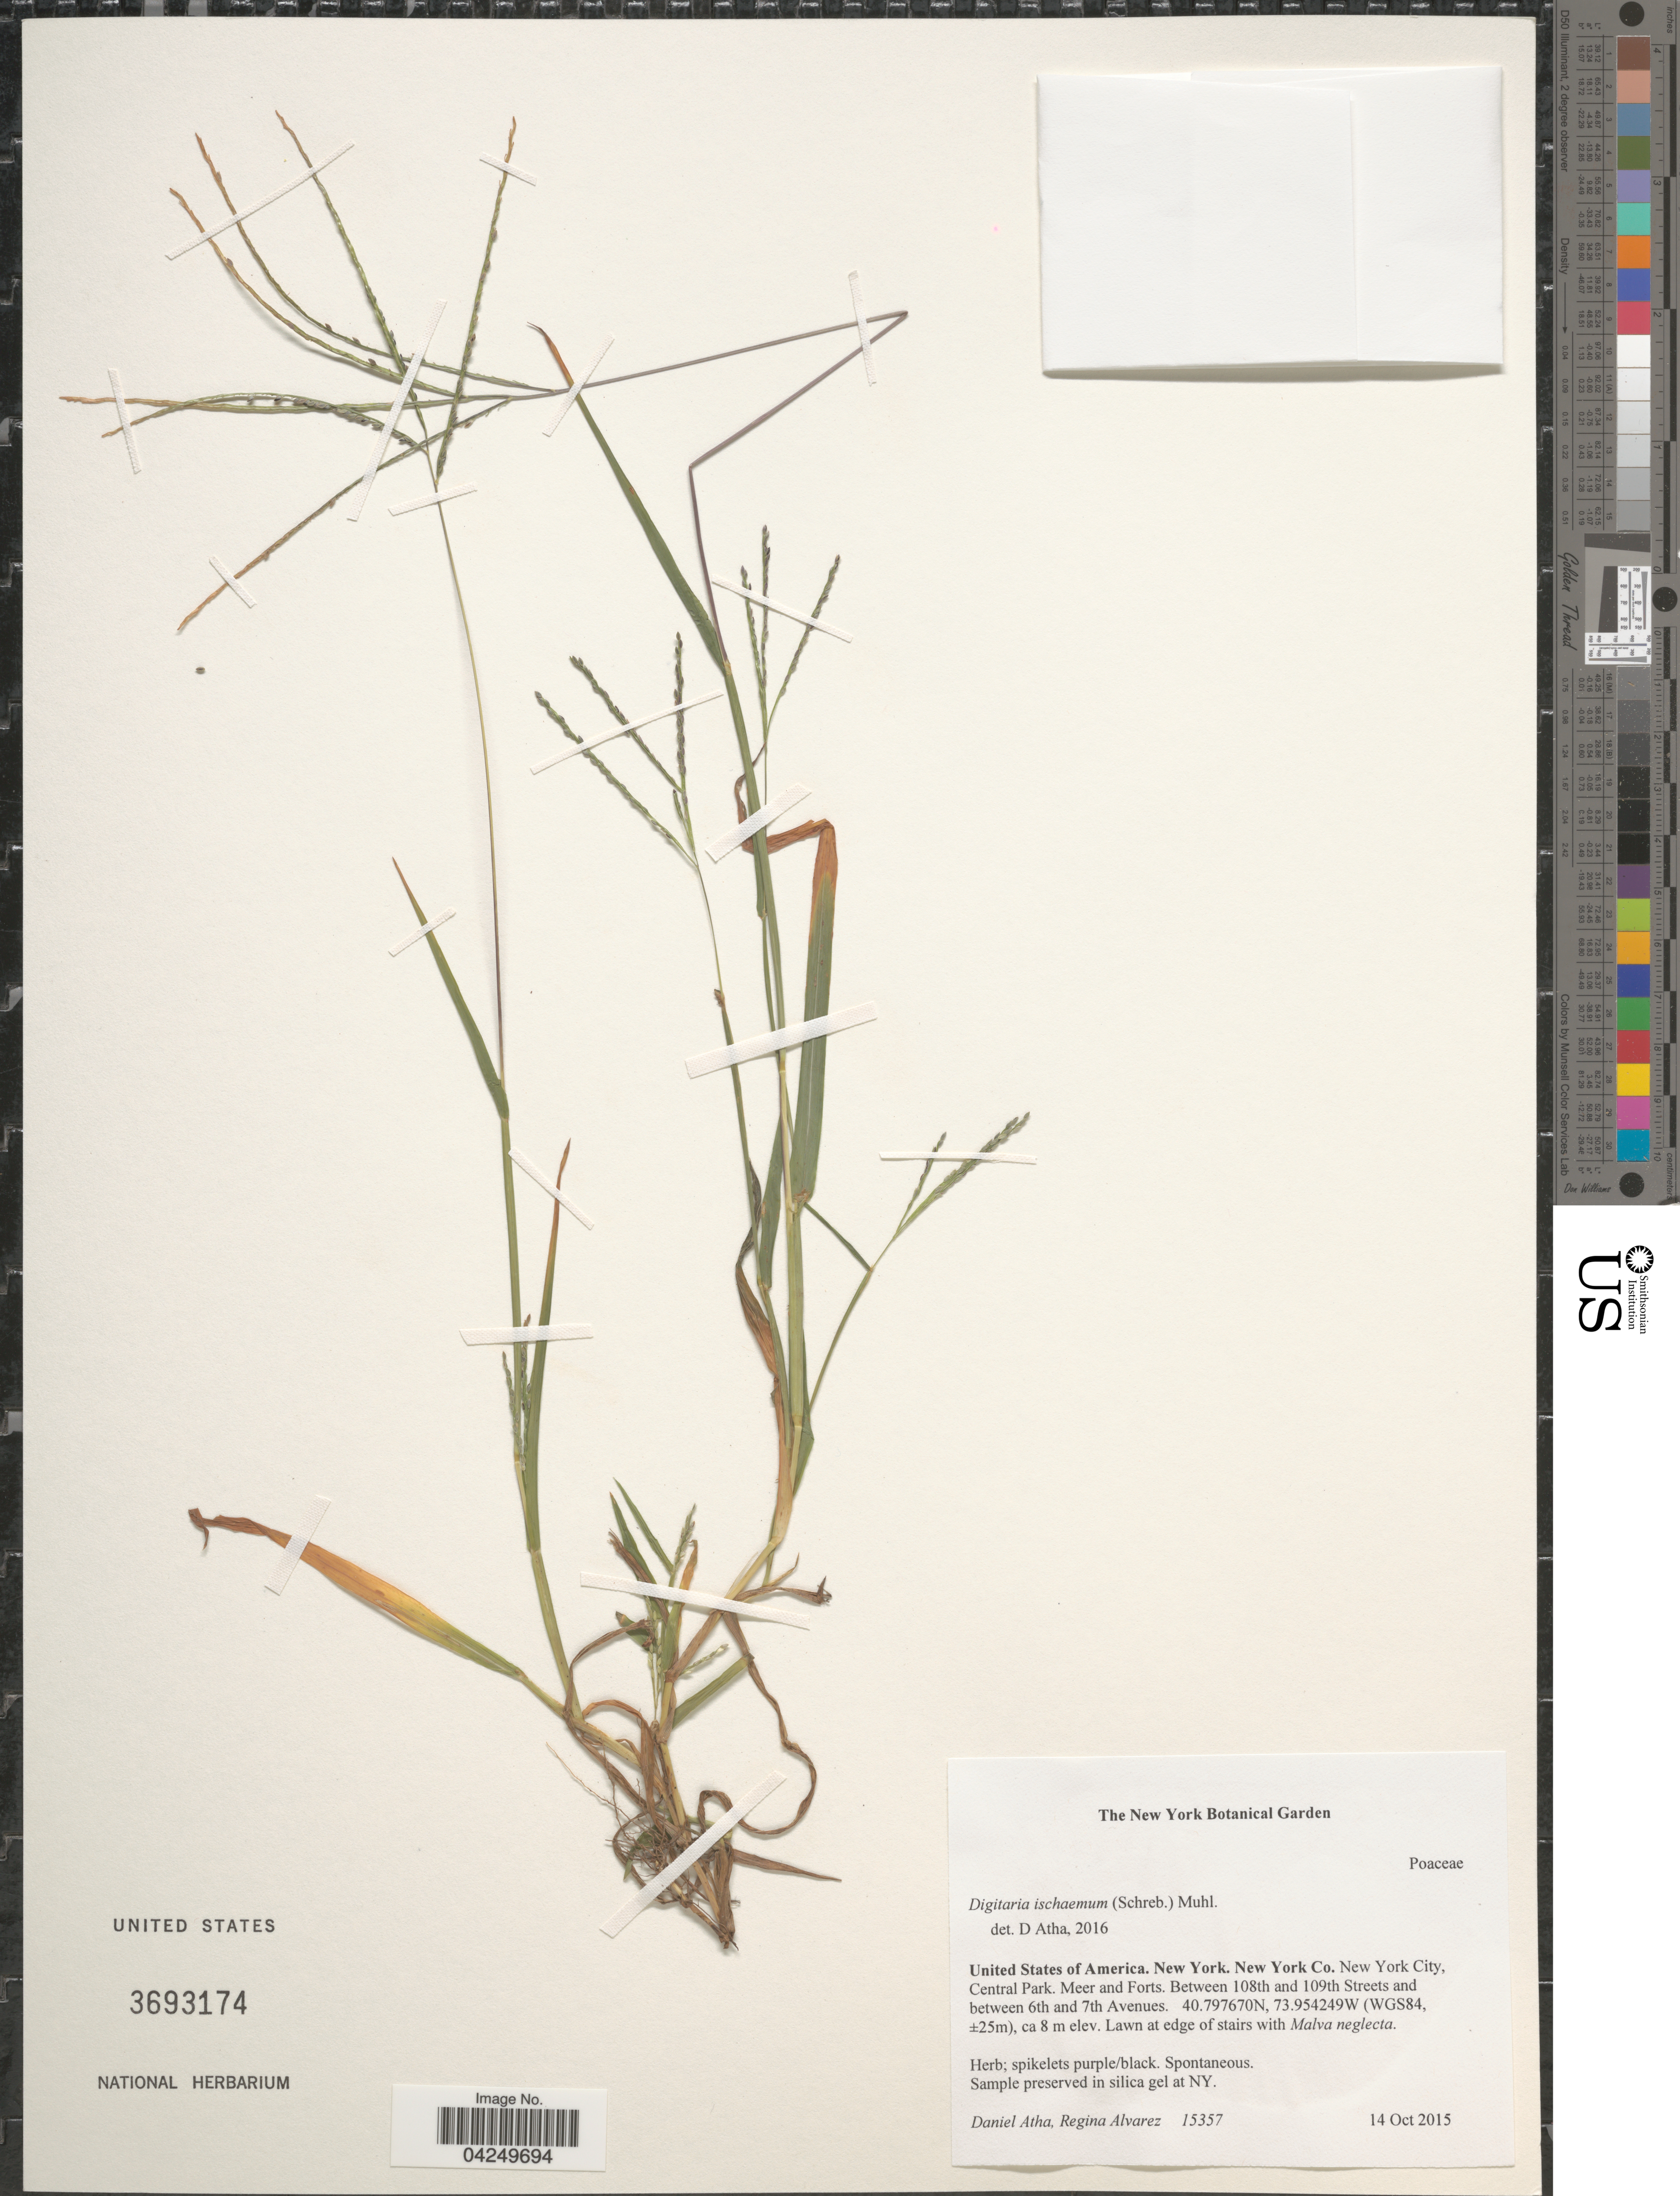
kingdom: Plantae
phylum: Tracheophyta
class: Liliopsida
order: Poales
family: Poaceae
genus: Digitaria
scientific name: Digitaria ischaemum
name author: (Schreber) Schreber ex Muhl.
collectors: D. Atha & R. Álvarez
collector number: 15357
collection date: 2015-10-14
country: United States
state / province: New York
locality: New York Co, New York City, Central Park, Meer and Forts. Between 108th and 109th Streets and between 6th and 7th Avenues. (WGS84).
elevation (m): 8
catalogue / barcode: US 3693174